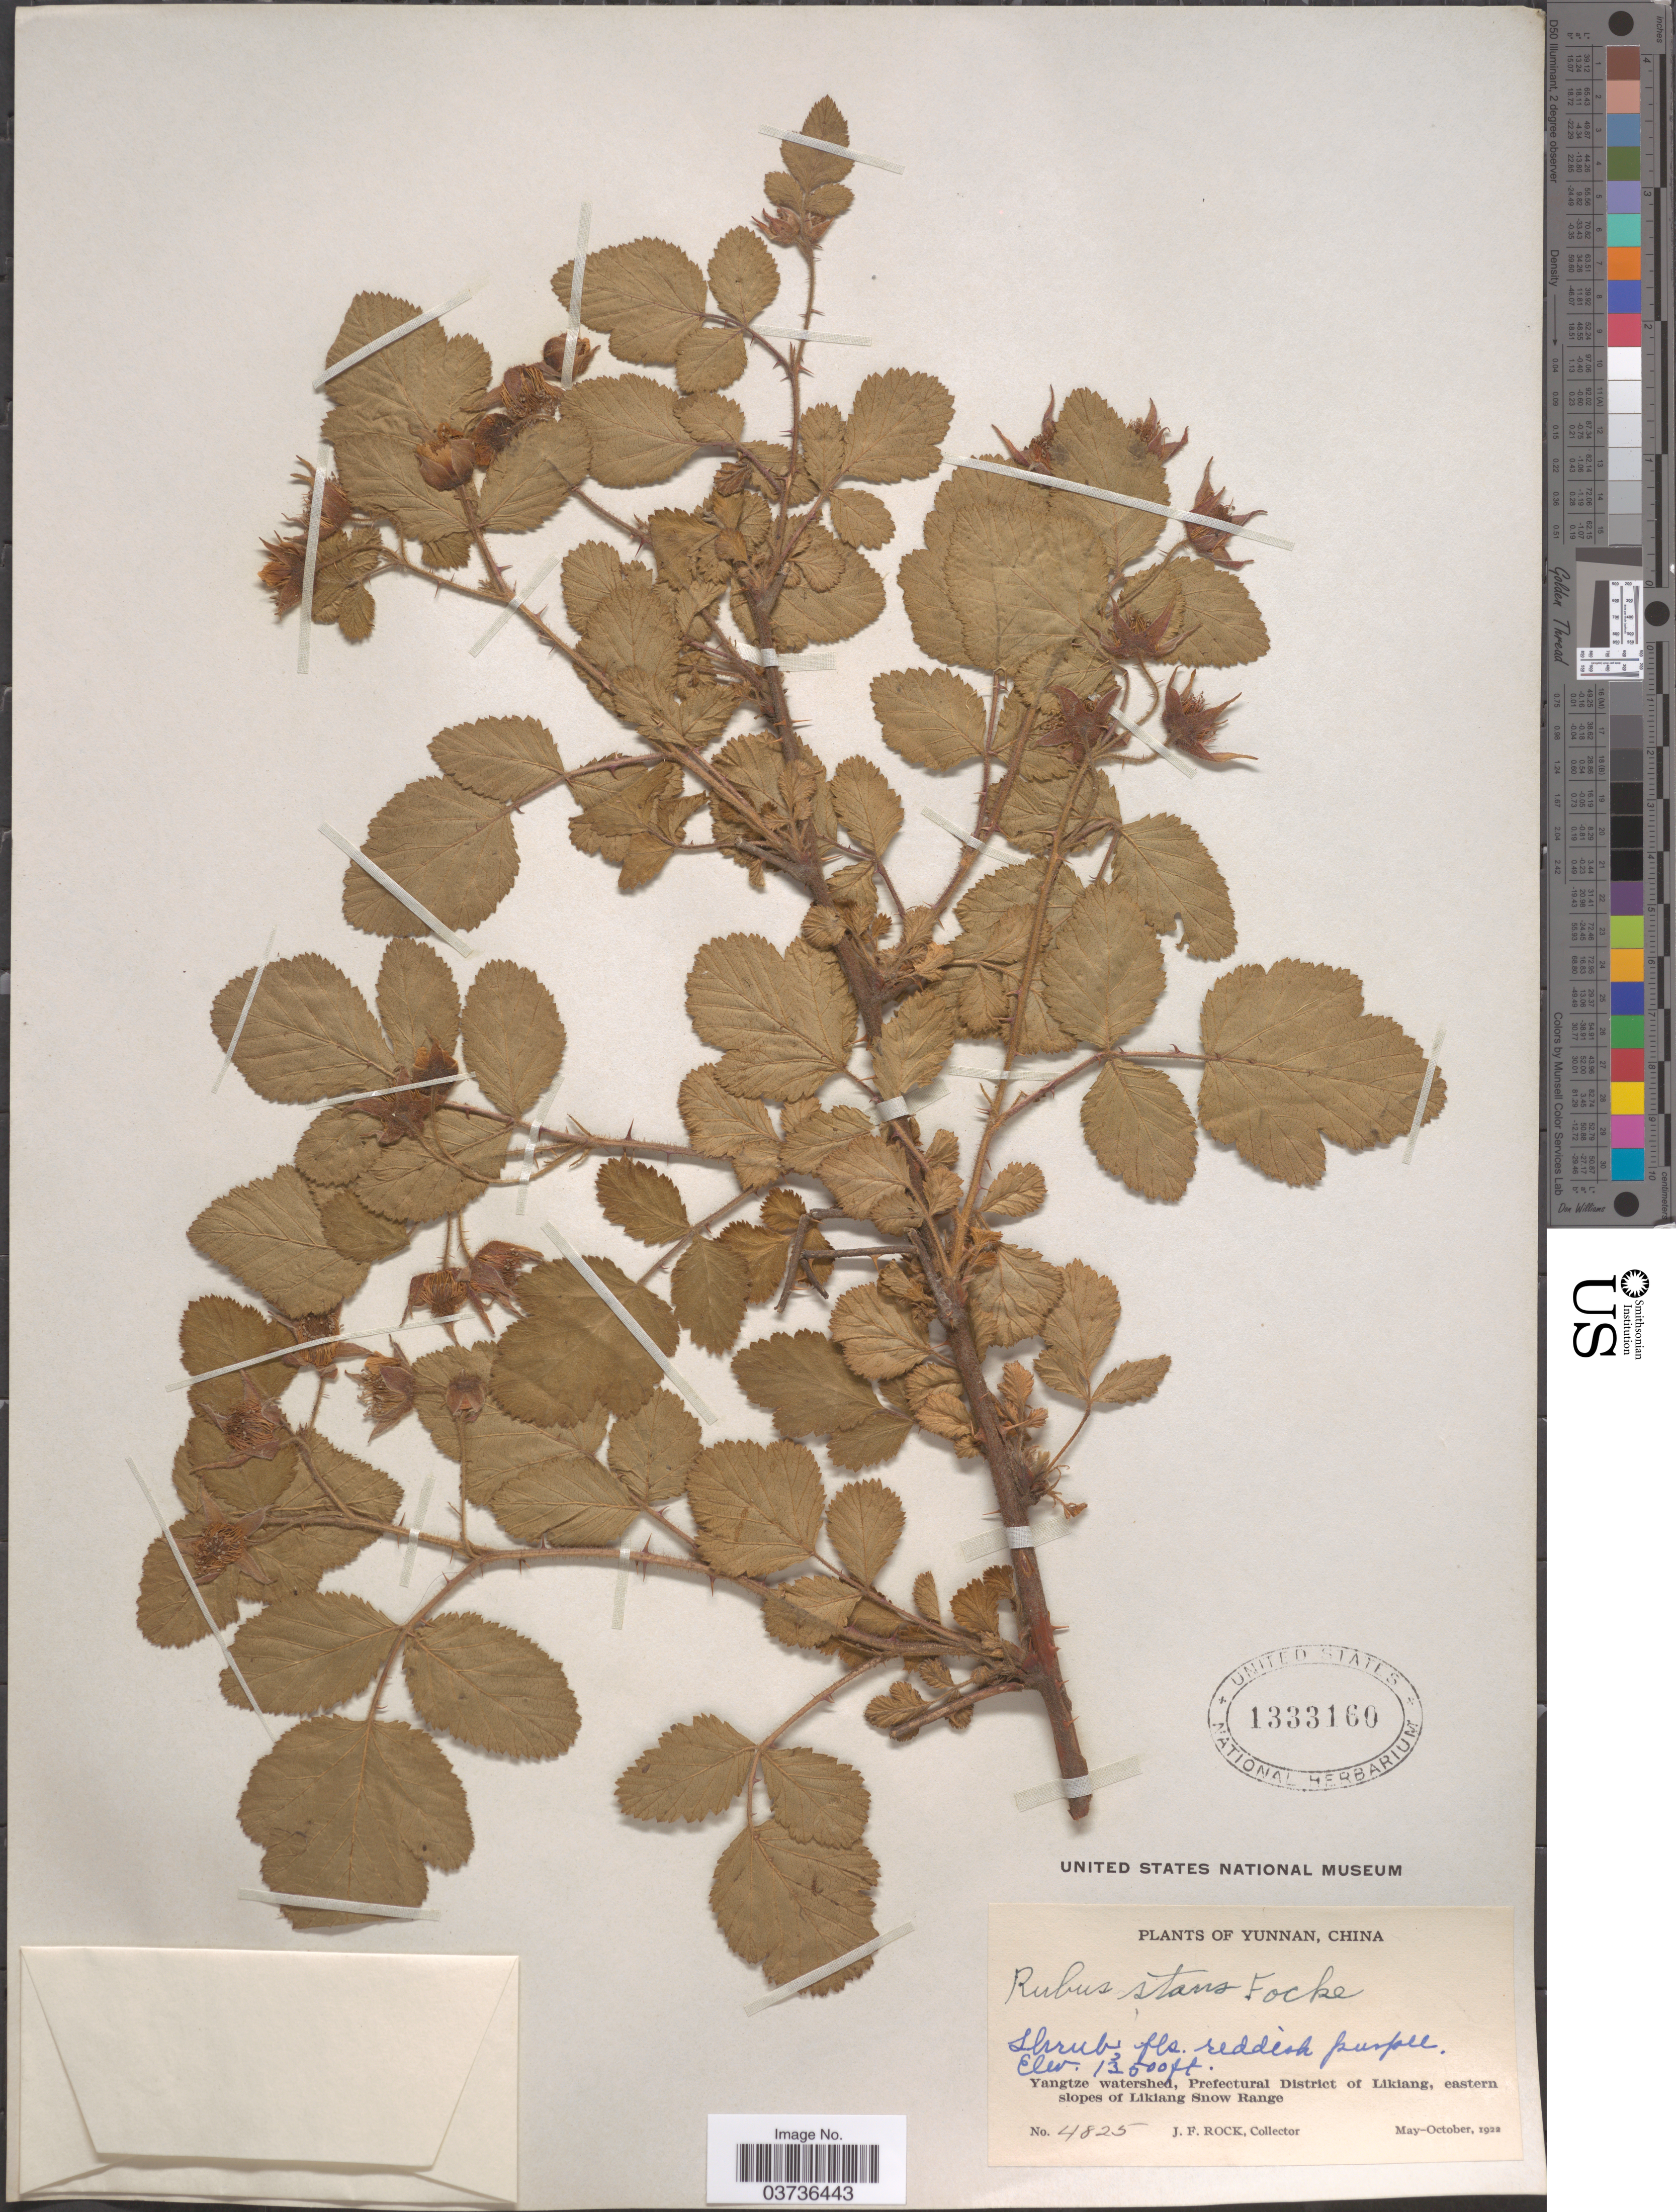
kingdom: Plantae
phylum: Tracheophyta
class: Magnoliopsida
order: Rosales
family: Rosaceae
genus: Rubus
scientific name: Rubus stans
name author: Focke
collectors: J. Rock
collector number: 4825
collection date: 1922-05/1922-10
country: China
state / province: Yunnan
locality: Yangtze watershed, Prefectural District of Likiang, eastern slopes of Likiang Snow Range.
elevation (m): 4115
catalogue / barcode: US 1333160